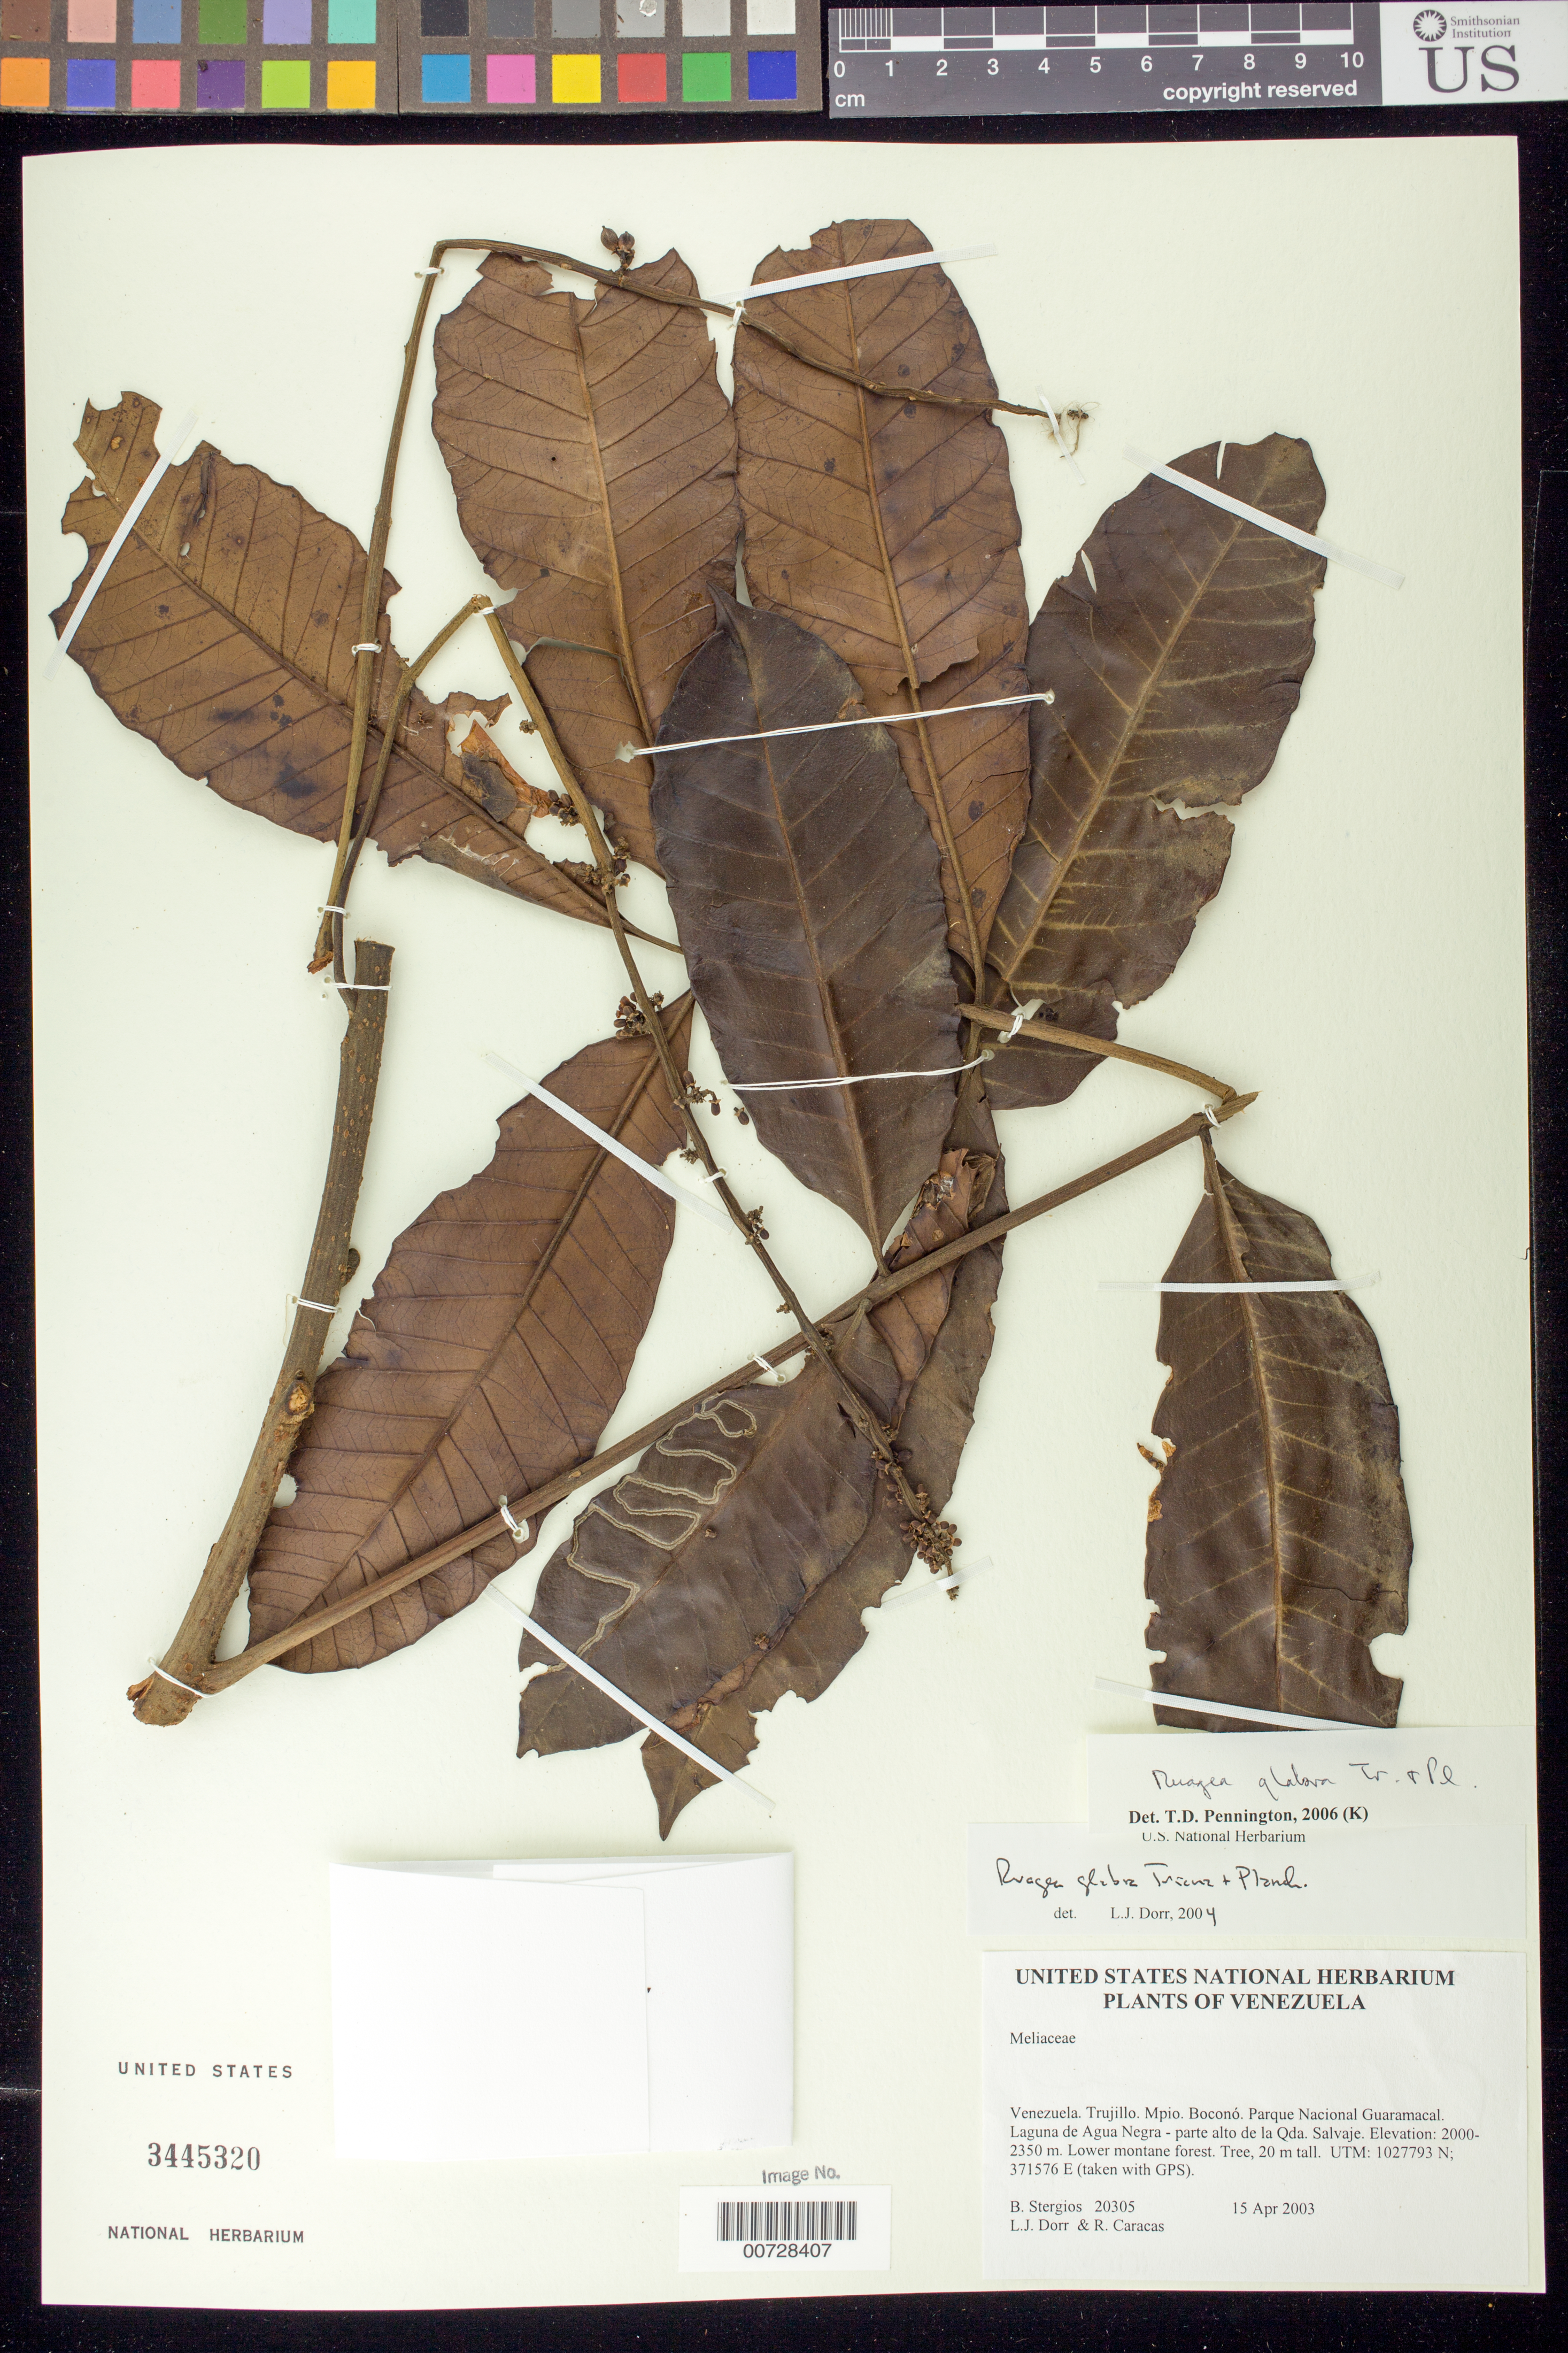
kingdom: Plantae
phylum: Tracheophyta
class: Magnoliopsida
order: Sapindales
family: Meliaceae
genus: Ruagea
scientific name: Ruagea glabra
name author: Triana & Planch.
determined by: Dorr, L. J., (BOT), Smithsonian Institution - National Museum of Natural History (UNITED STATES)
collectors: B. G. Stergios, L. J. Dorr & R. Caracas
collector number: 20305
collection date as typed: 15 Apr 2003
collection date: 2003-04-15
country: Venezuela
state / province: Trujillo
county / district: Boconó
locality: Parque Nacional Guaramacal, Laguna de Agua Negra - parte alto de la Qda. Salvaje.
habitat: Lower montane forest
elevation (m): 2000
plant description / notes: CAS, CTES, F, K, PORT, US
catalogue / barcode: US 3445320